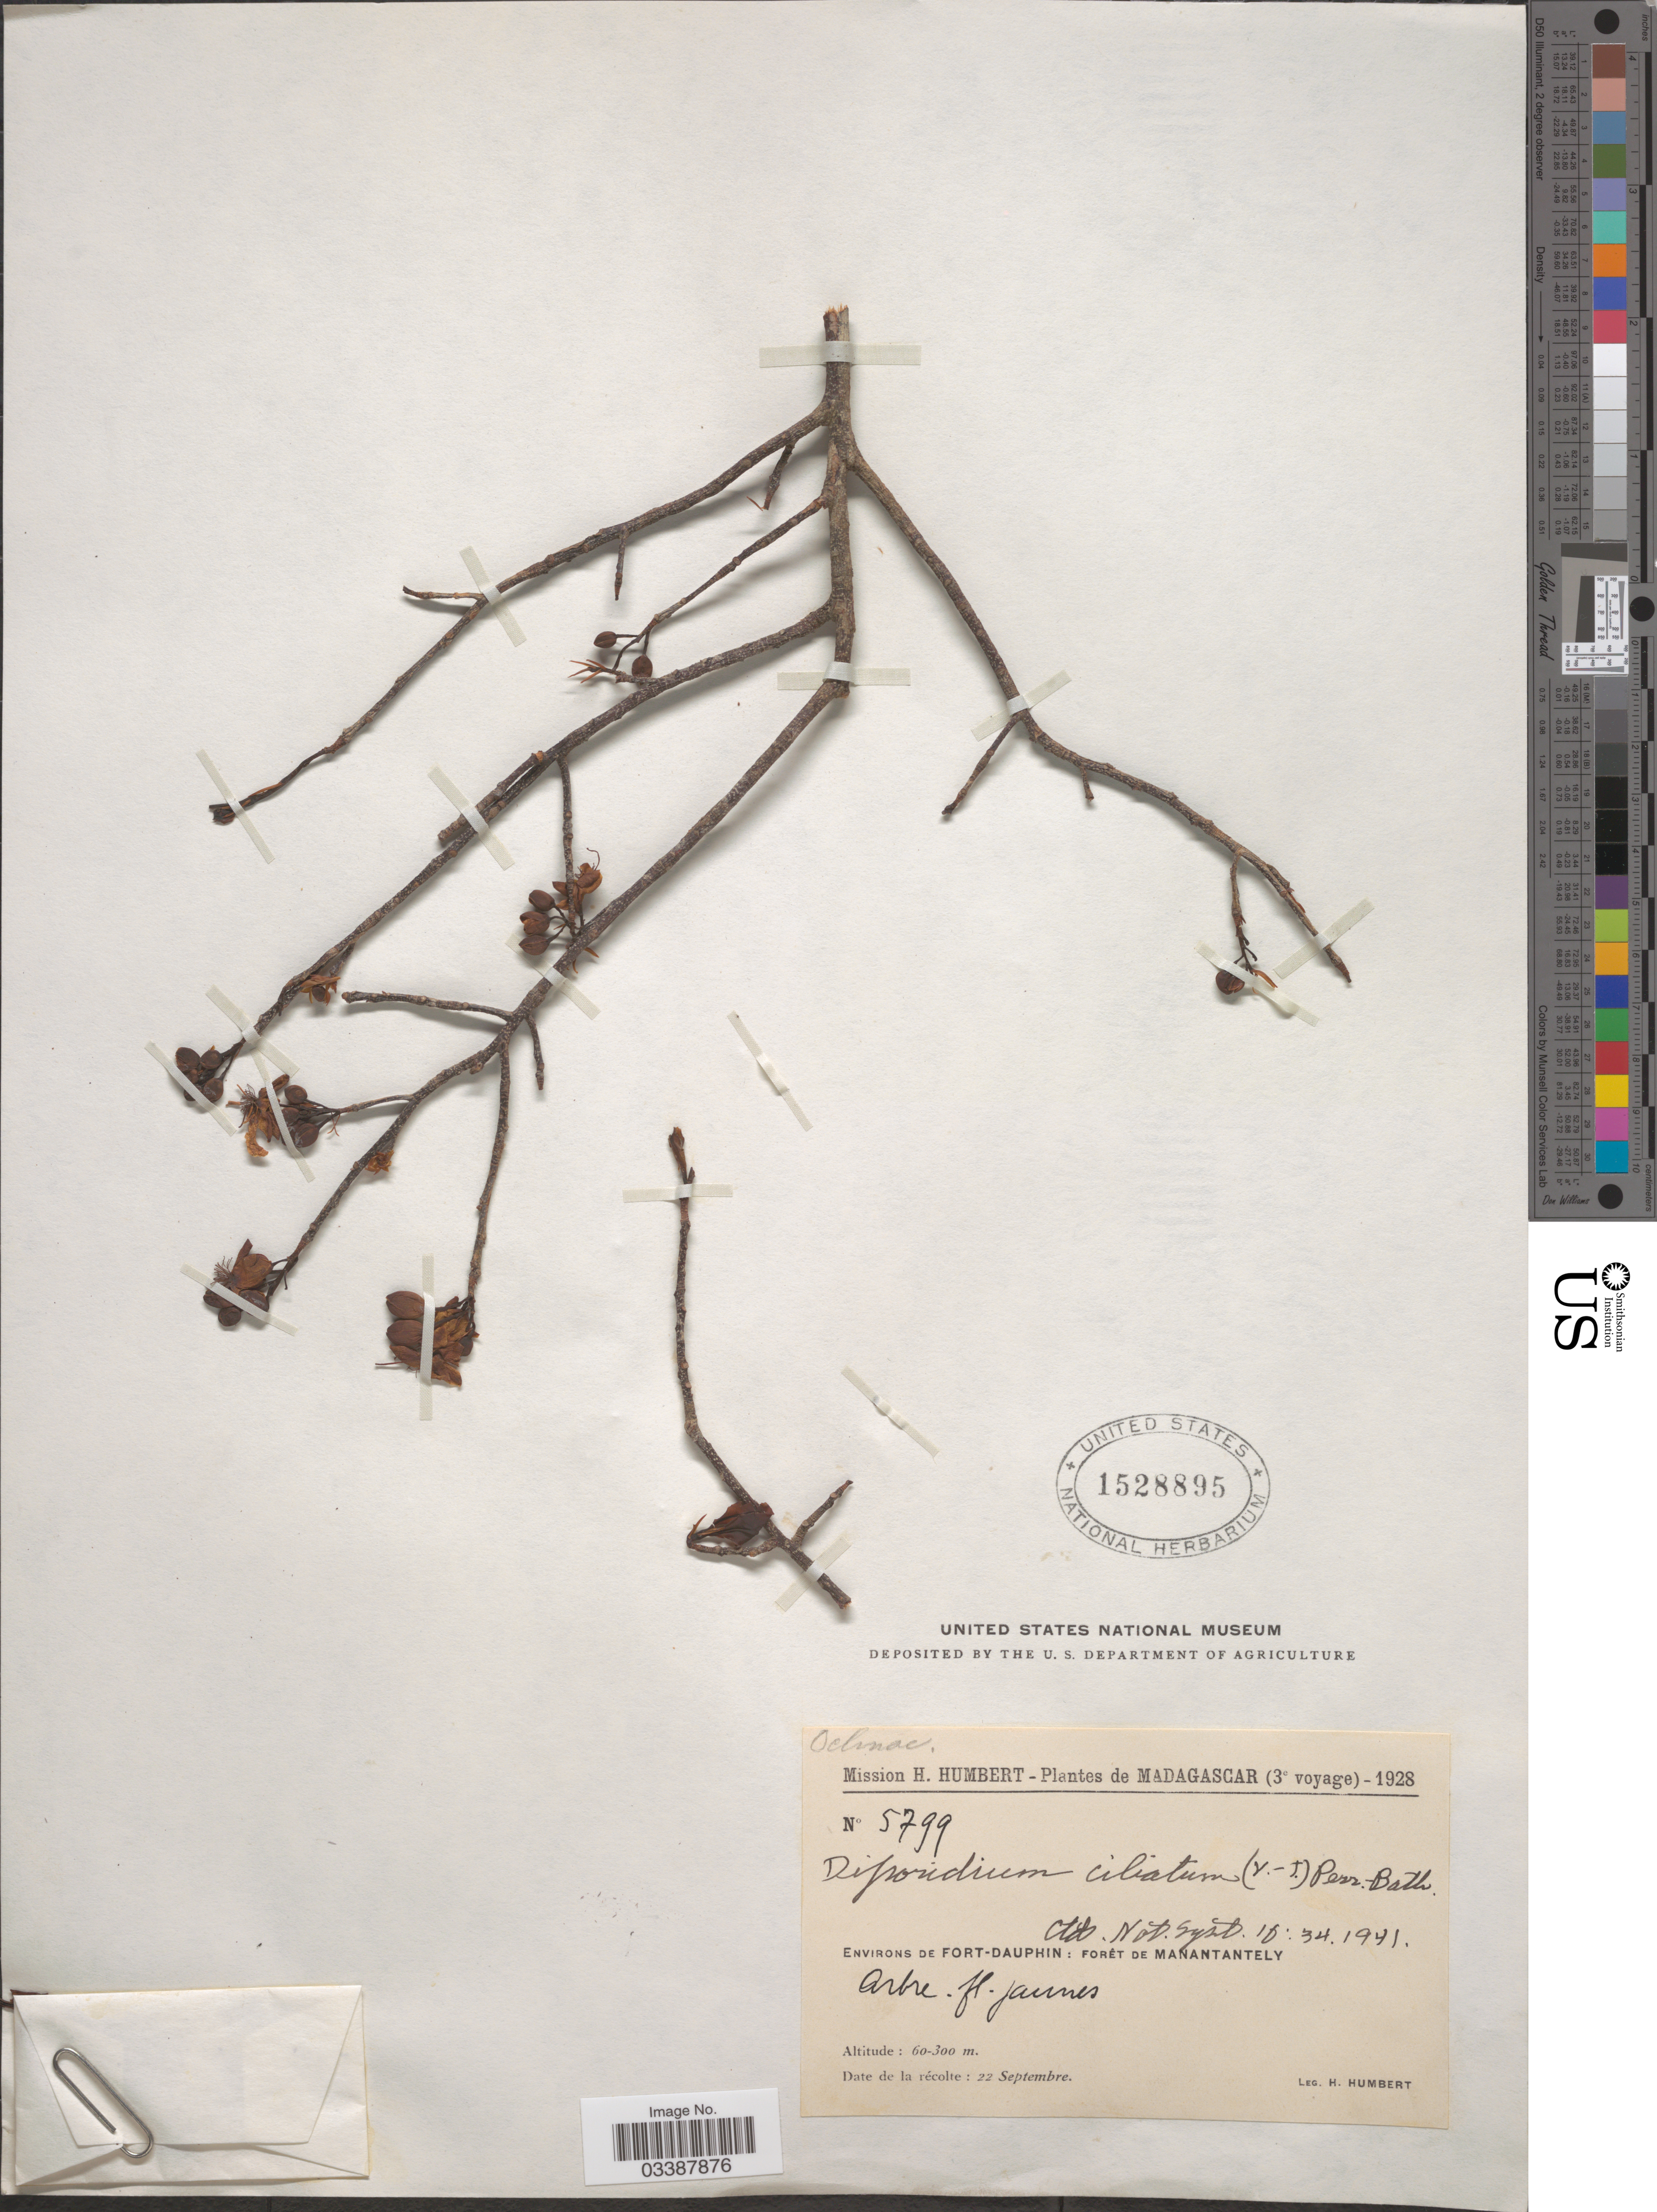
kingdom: Plantae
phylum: Tracheophyta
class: Magnoliopsida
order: Malpighiales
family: Ochnaceae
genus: Ochna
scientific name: Ochna ciliata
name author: Lam.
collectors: H. Humbert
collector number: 5799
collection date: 1928-09-22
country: Madagascar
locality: Environs de Fort-Dauphin: Forêt de Manantantely.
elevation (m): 60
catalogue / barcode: US 1528895